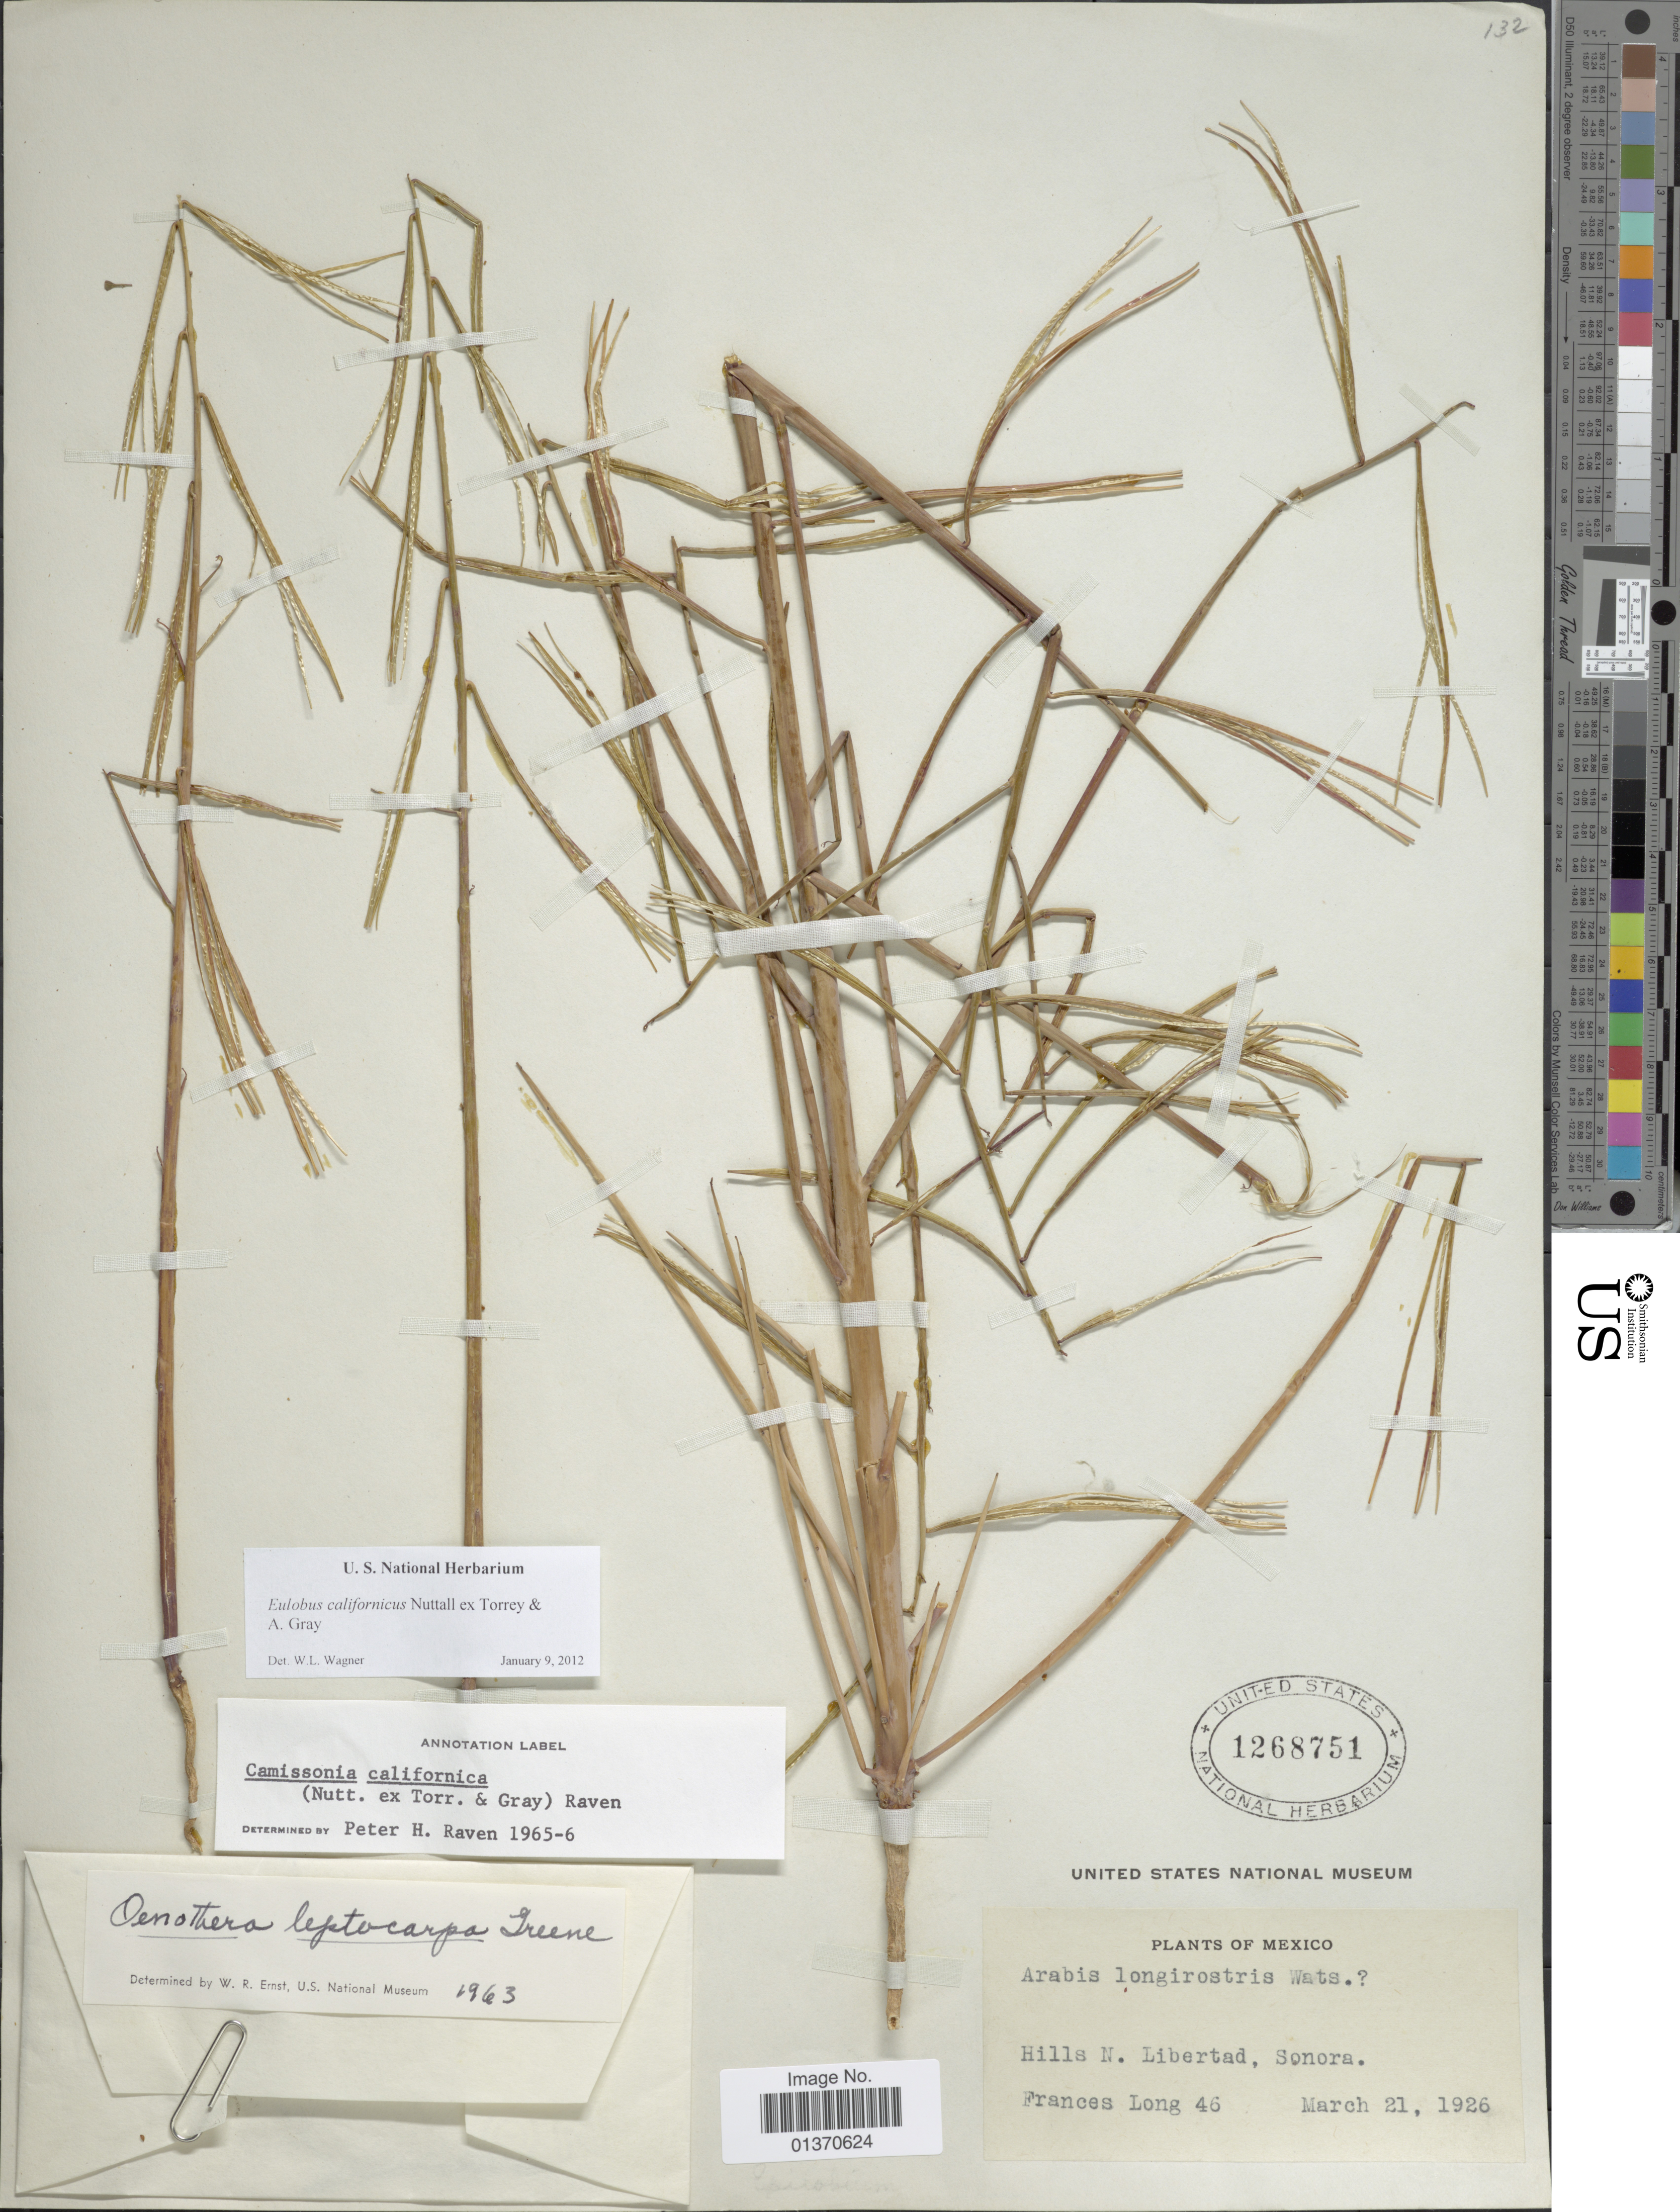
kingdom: Plantae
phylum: Tracheophyta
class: Magnoliopsida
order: Myrtales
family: Onagraceae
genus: Eulobus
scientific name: Eulobus californicus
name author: Nutt. ex Torr. & A. Gray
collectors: F. Long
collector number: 46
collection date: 1926-03-21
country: Mexico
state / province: Sonora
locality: Hills N. Libertad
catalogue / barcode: US 1268751